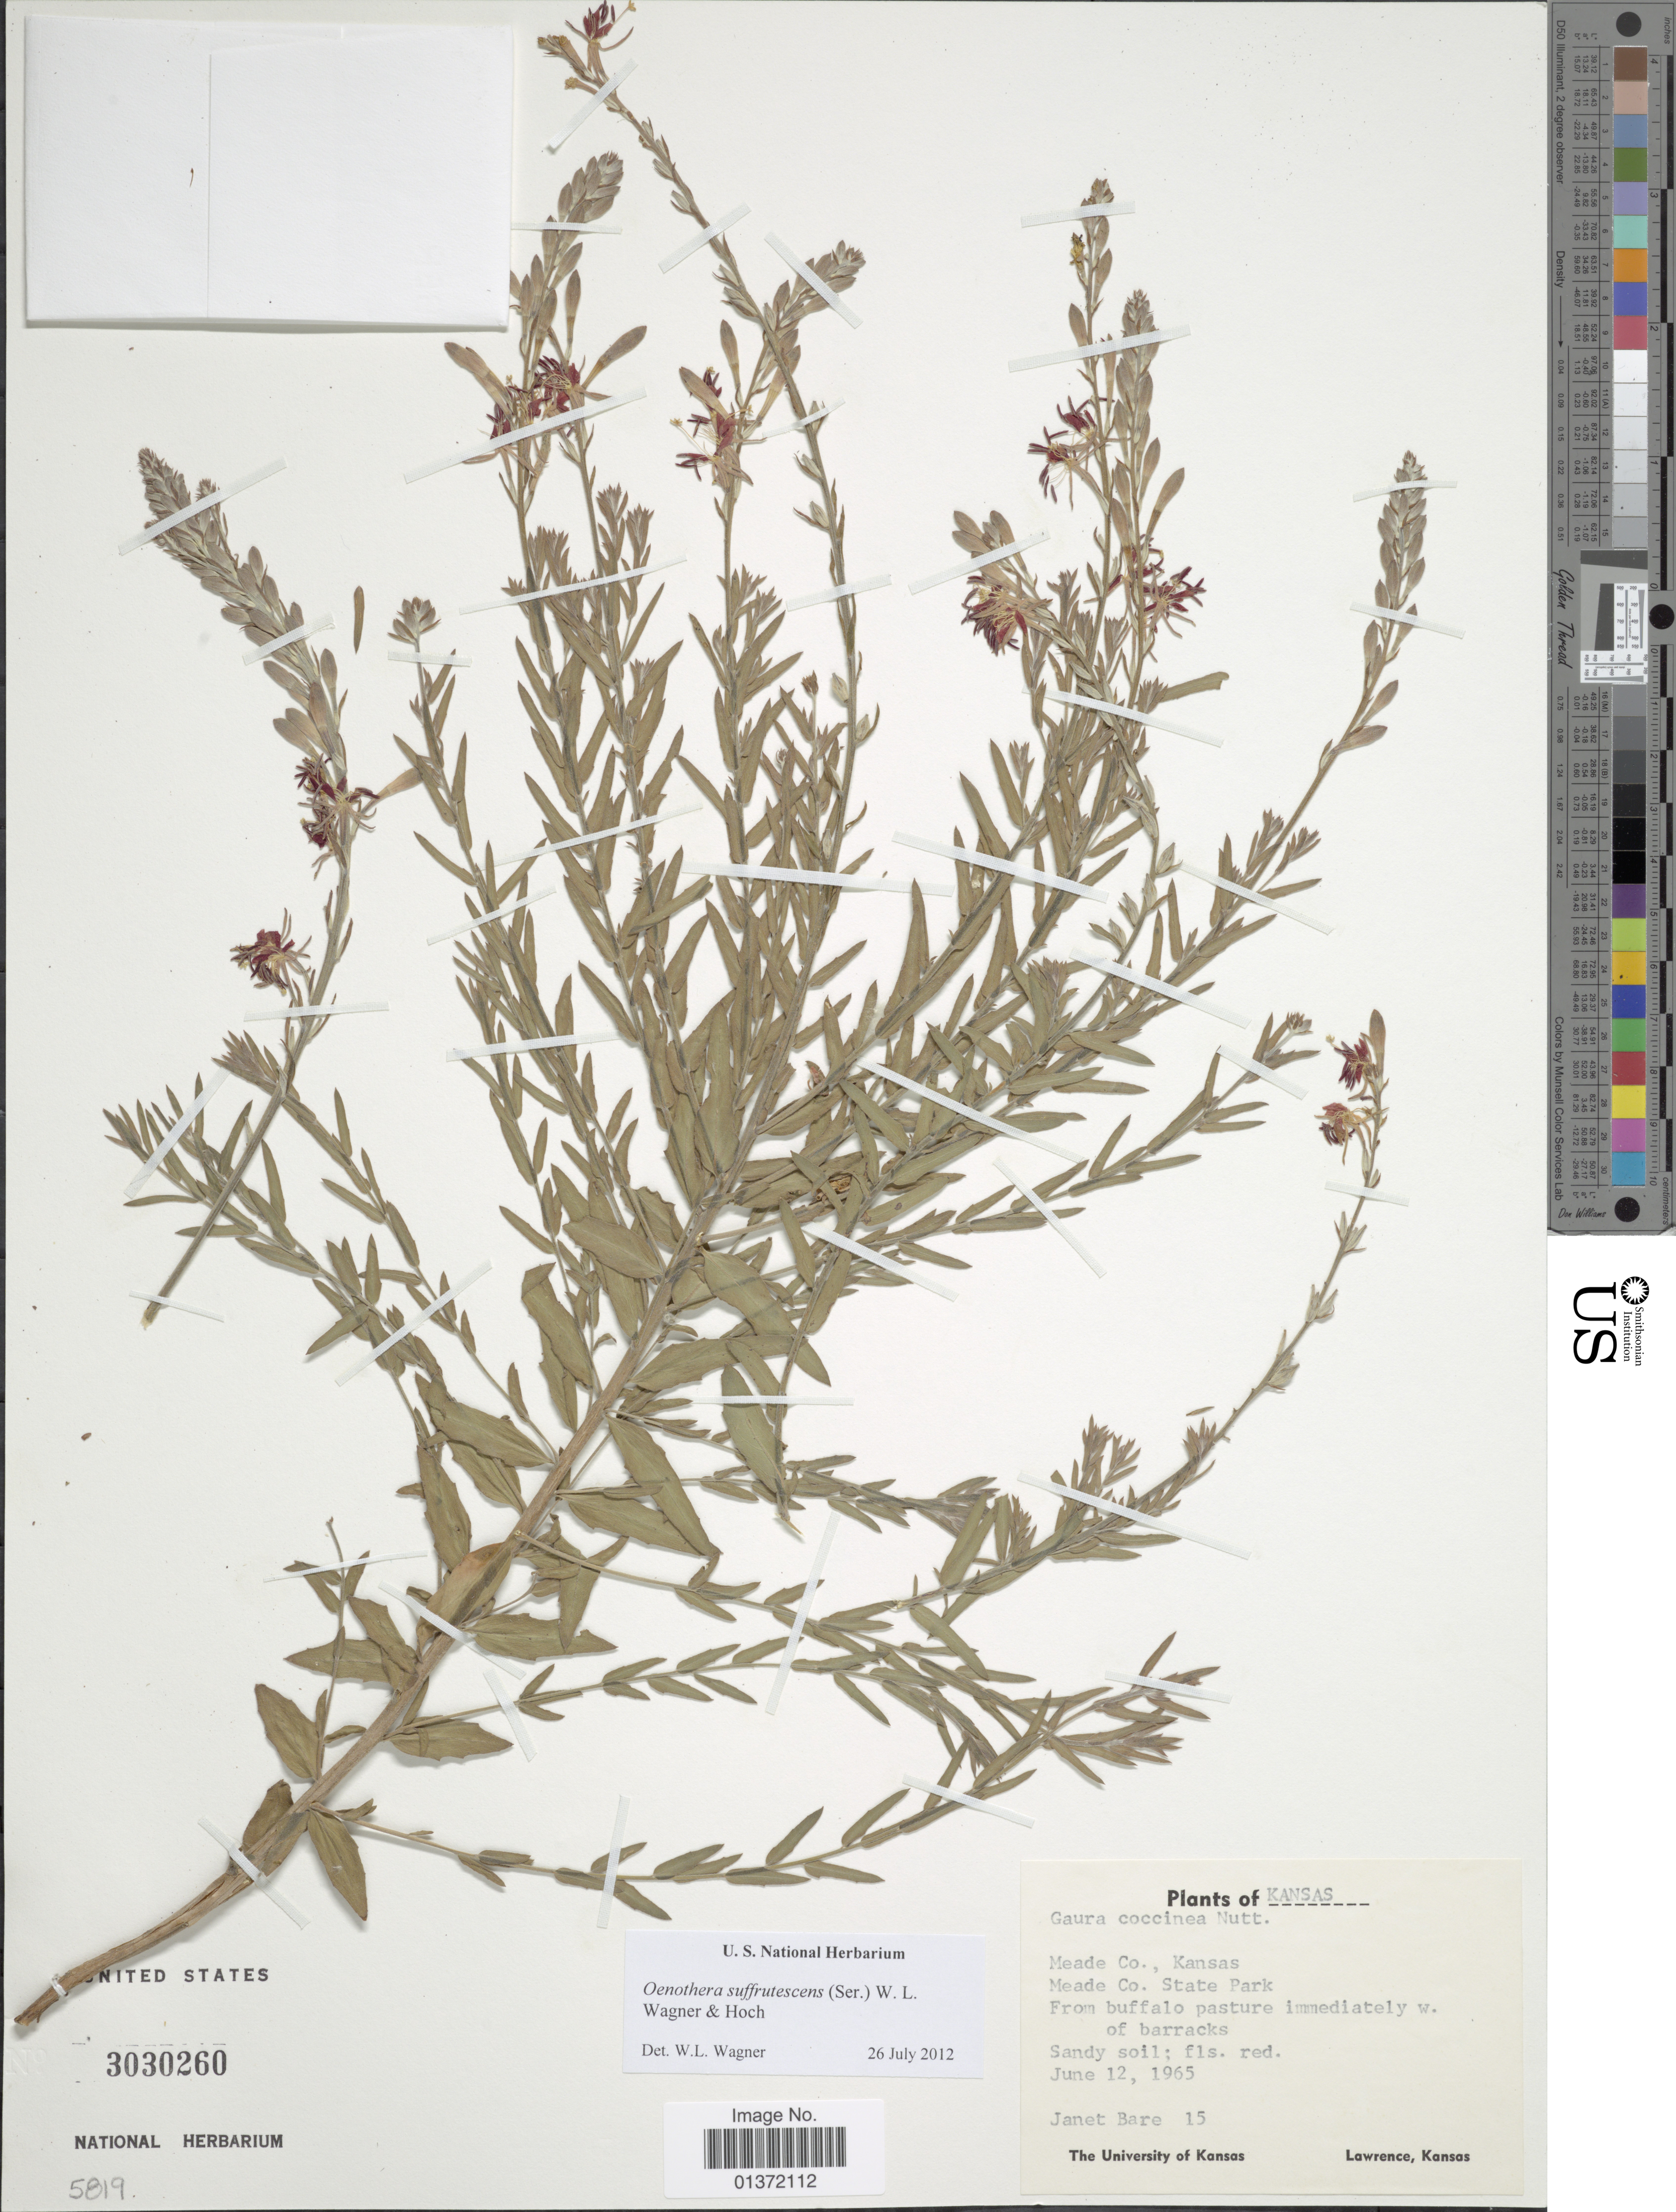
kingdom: Plantae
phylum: Tracheophyta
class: Magnoliopsida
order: Myrtales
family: Onagraceae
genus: Oenothera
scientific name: Oenothera suffrutescens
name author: (Ser.) W.L. Wagner & Hoch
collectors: J. Baré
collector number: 15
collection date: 1965-06-12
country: United States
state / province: Kansas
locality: Meade Co. State Park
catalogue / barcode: US 3030260